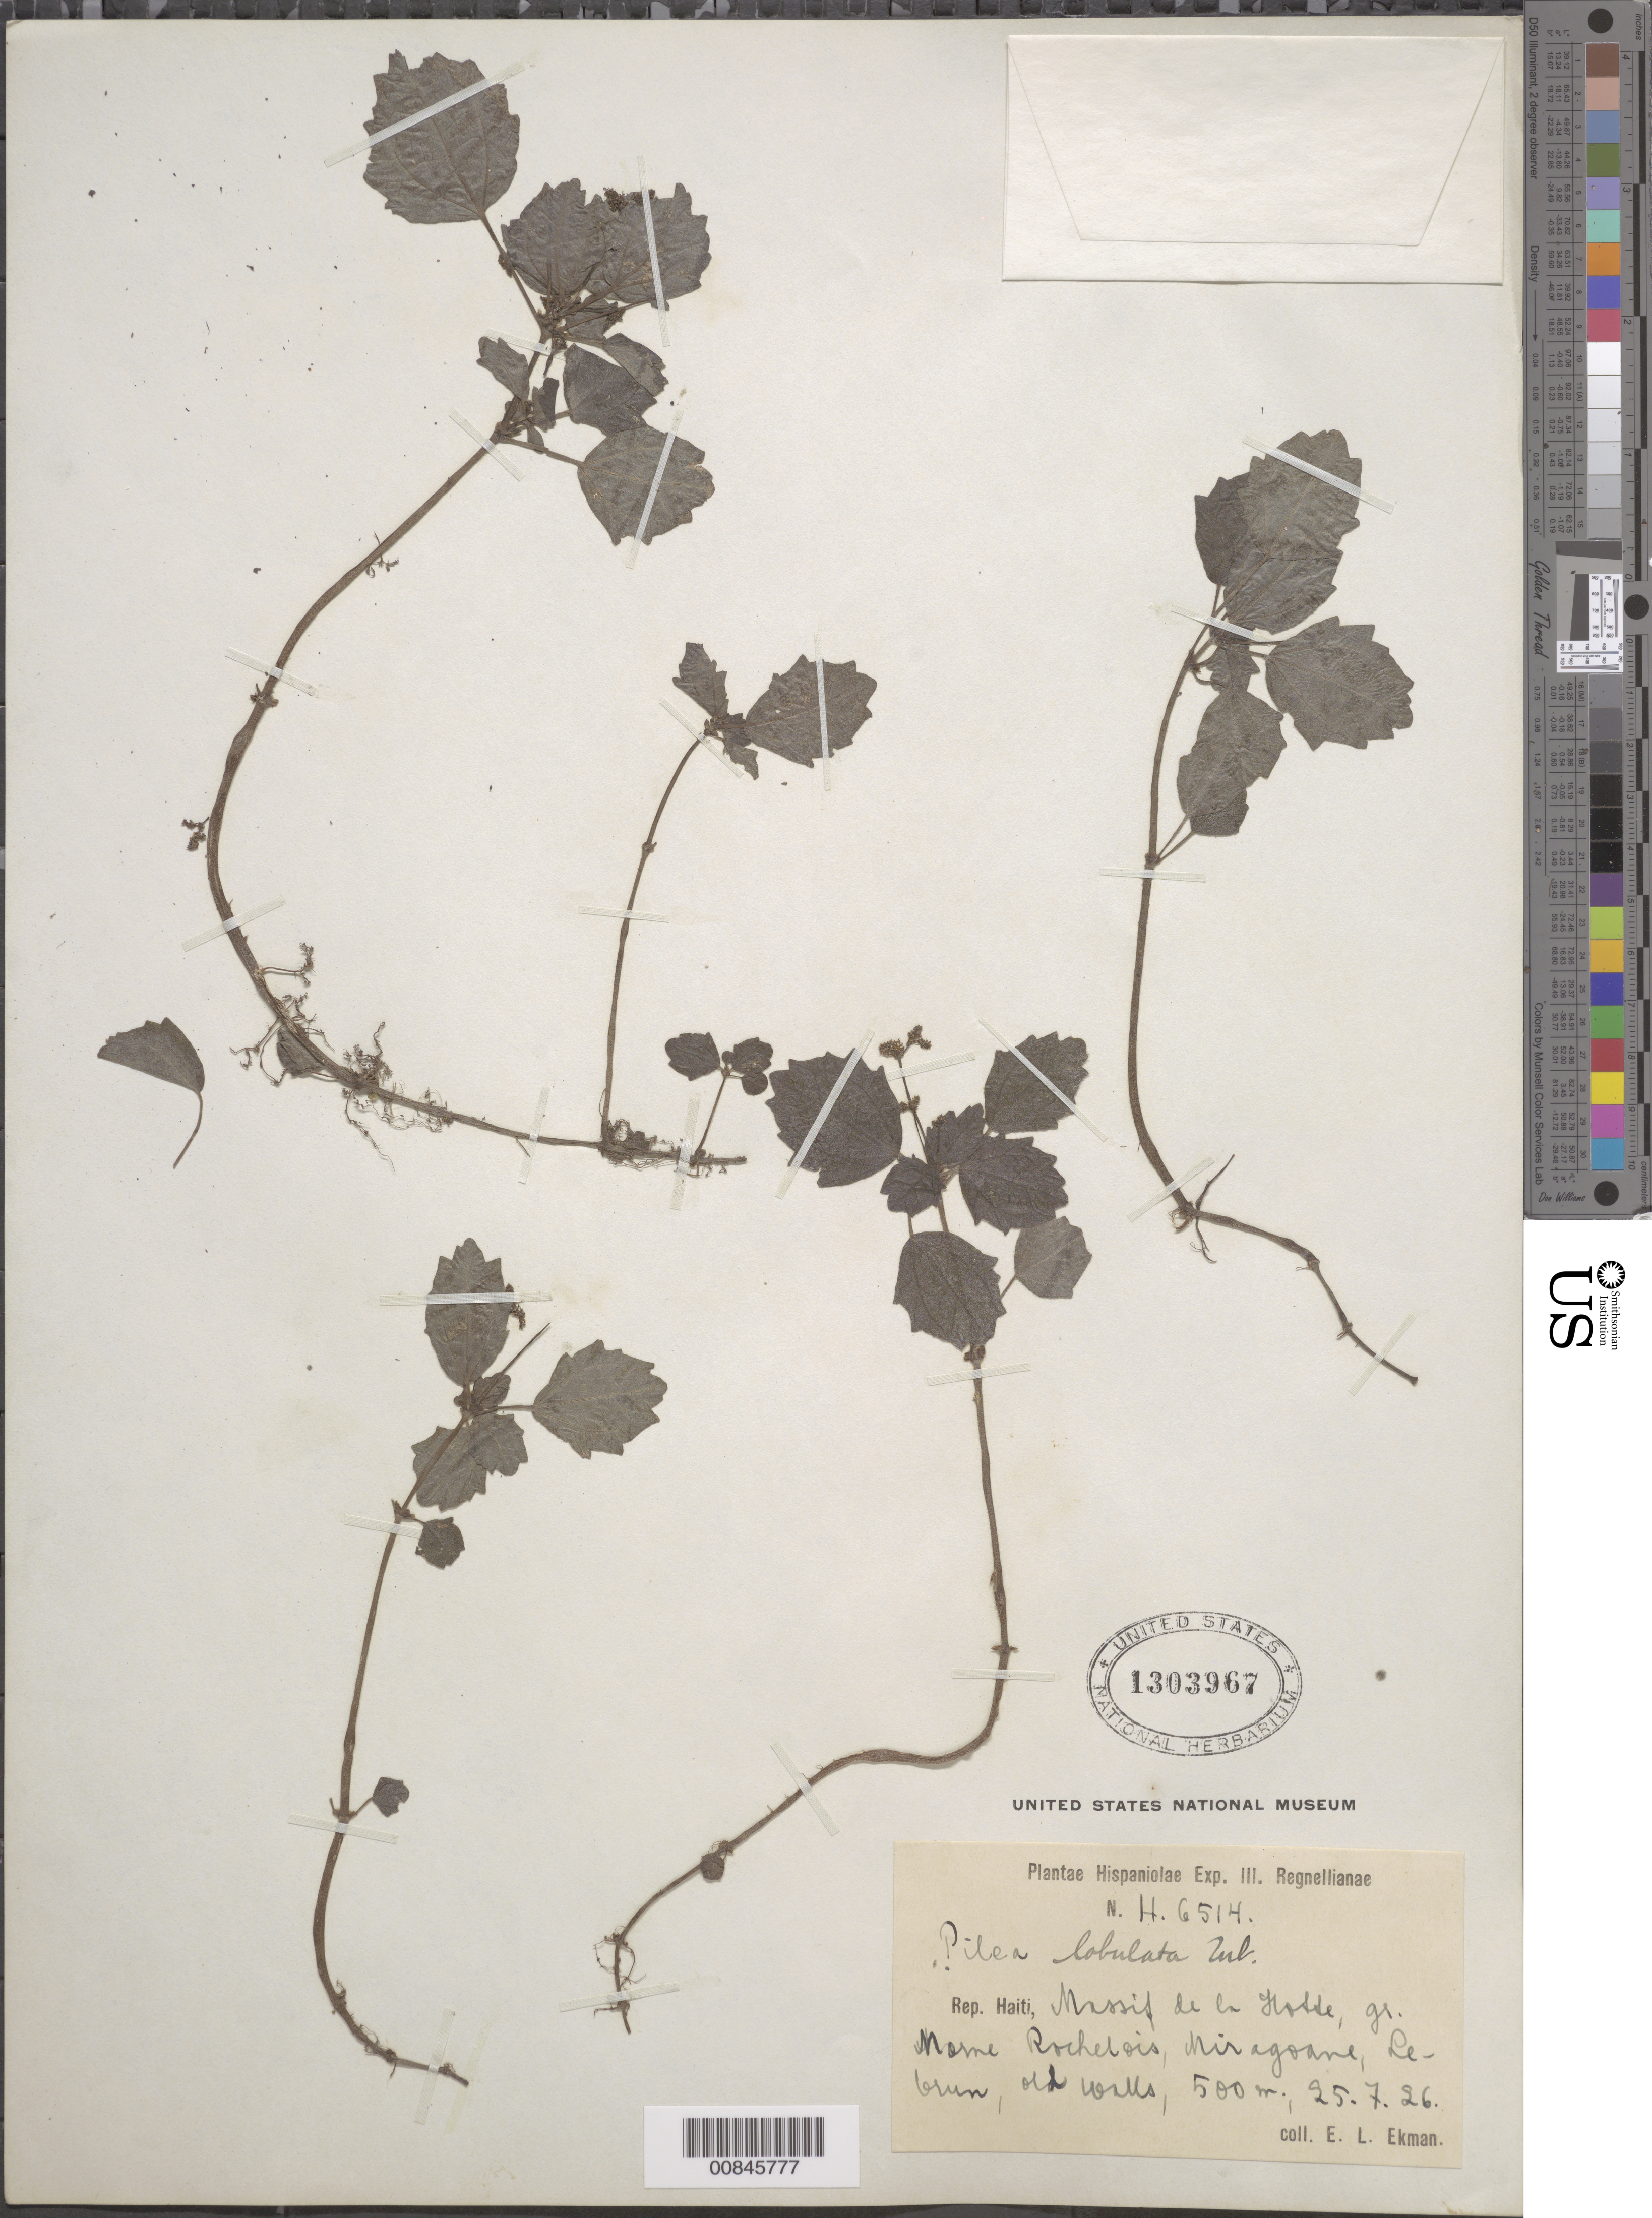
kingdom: Plantae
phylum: Tracheophyta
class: Magnoliopsida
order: Rosales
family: Urticaceae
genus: Pilea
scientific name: Pilea lobulata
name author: Urb.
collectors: E. L. Ekman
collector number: H 6514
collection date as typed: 25 Jul 1926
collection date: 1926-07-25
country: Haiti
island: Hispaniola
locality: Massif de la Hotte, gr. M. Rochelois, Miragoane, Lebrun.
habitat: Old walls.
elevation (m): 500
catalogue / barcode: US 1303967